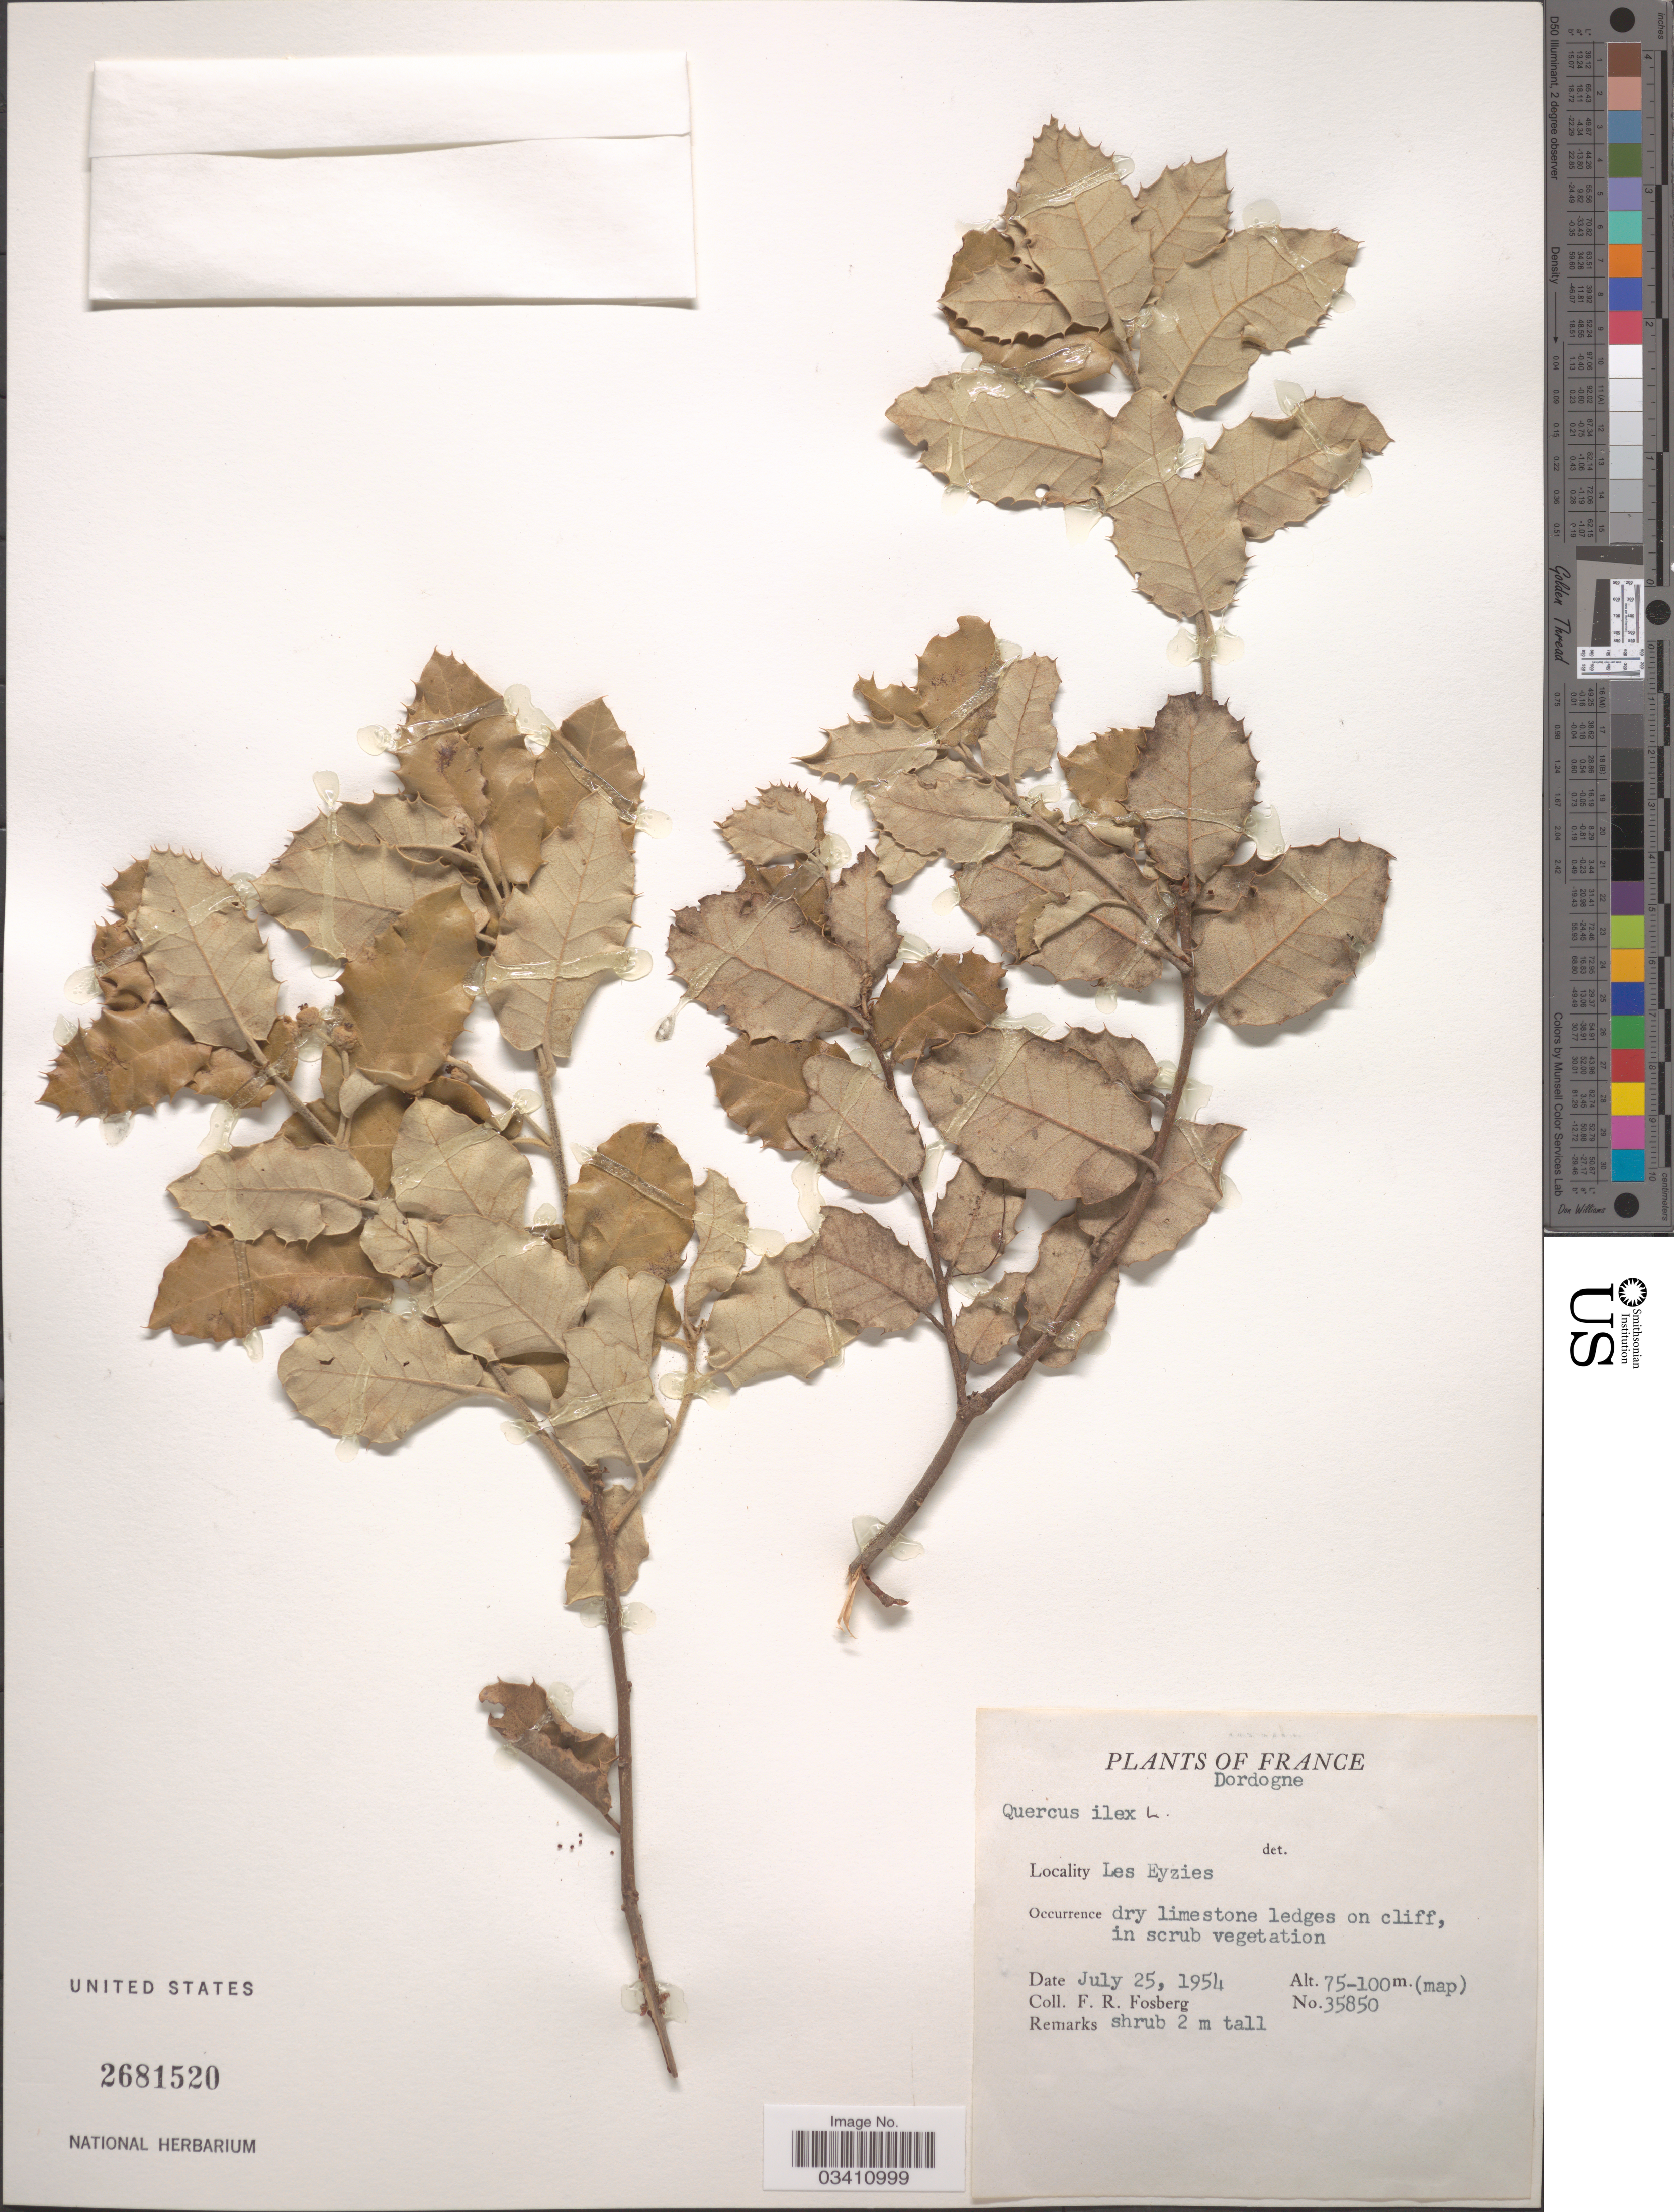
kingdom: Plantae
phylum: Tracheophyta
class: Magnoliopsida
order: Fagales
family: Fagaceae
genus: Quercus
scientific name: Quercus ilex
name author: Lour.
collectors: F. R. Fosberg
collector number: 35850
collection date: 1954-10-25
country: France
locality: Dordogne. Les Eyzies.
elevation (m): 75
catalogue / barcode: US 2681520